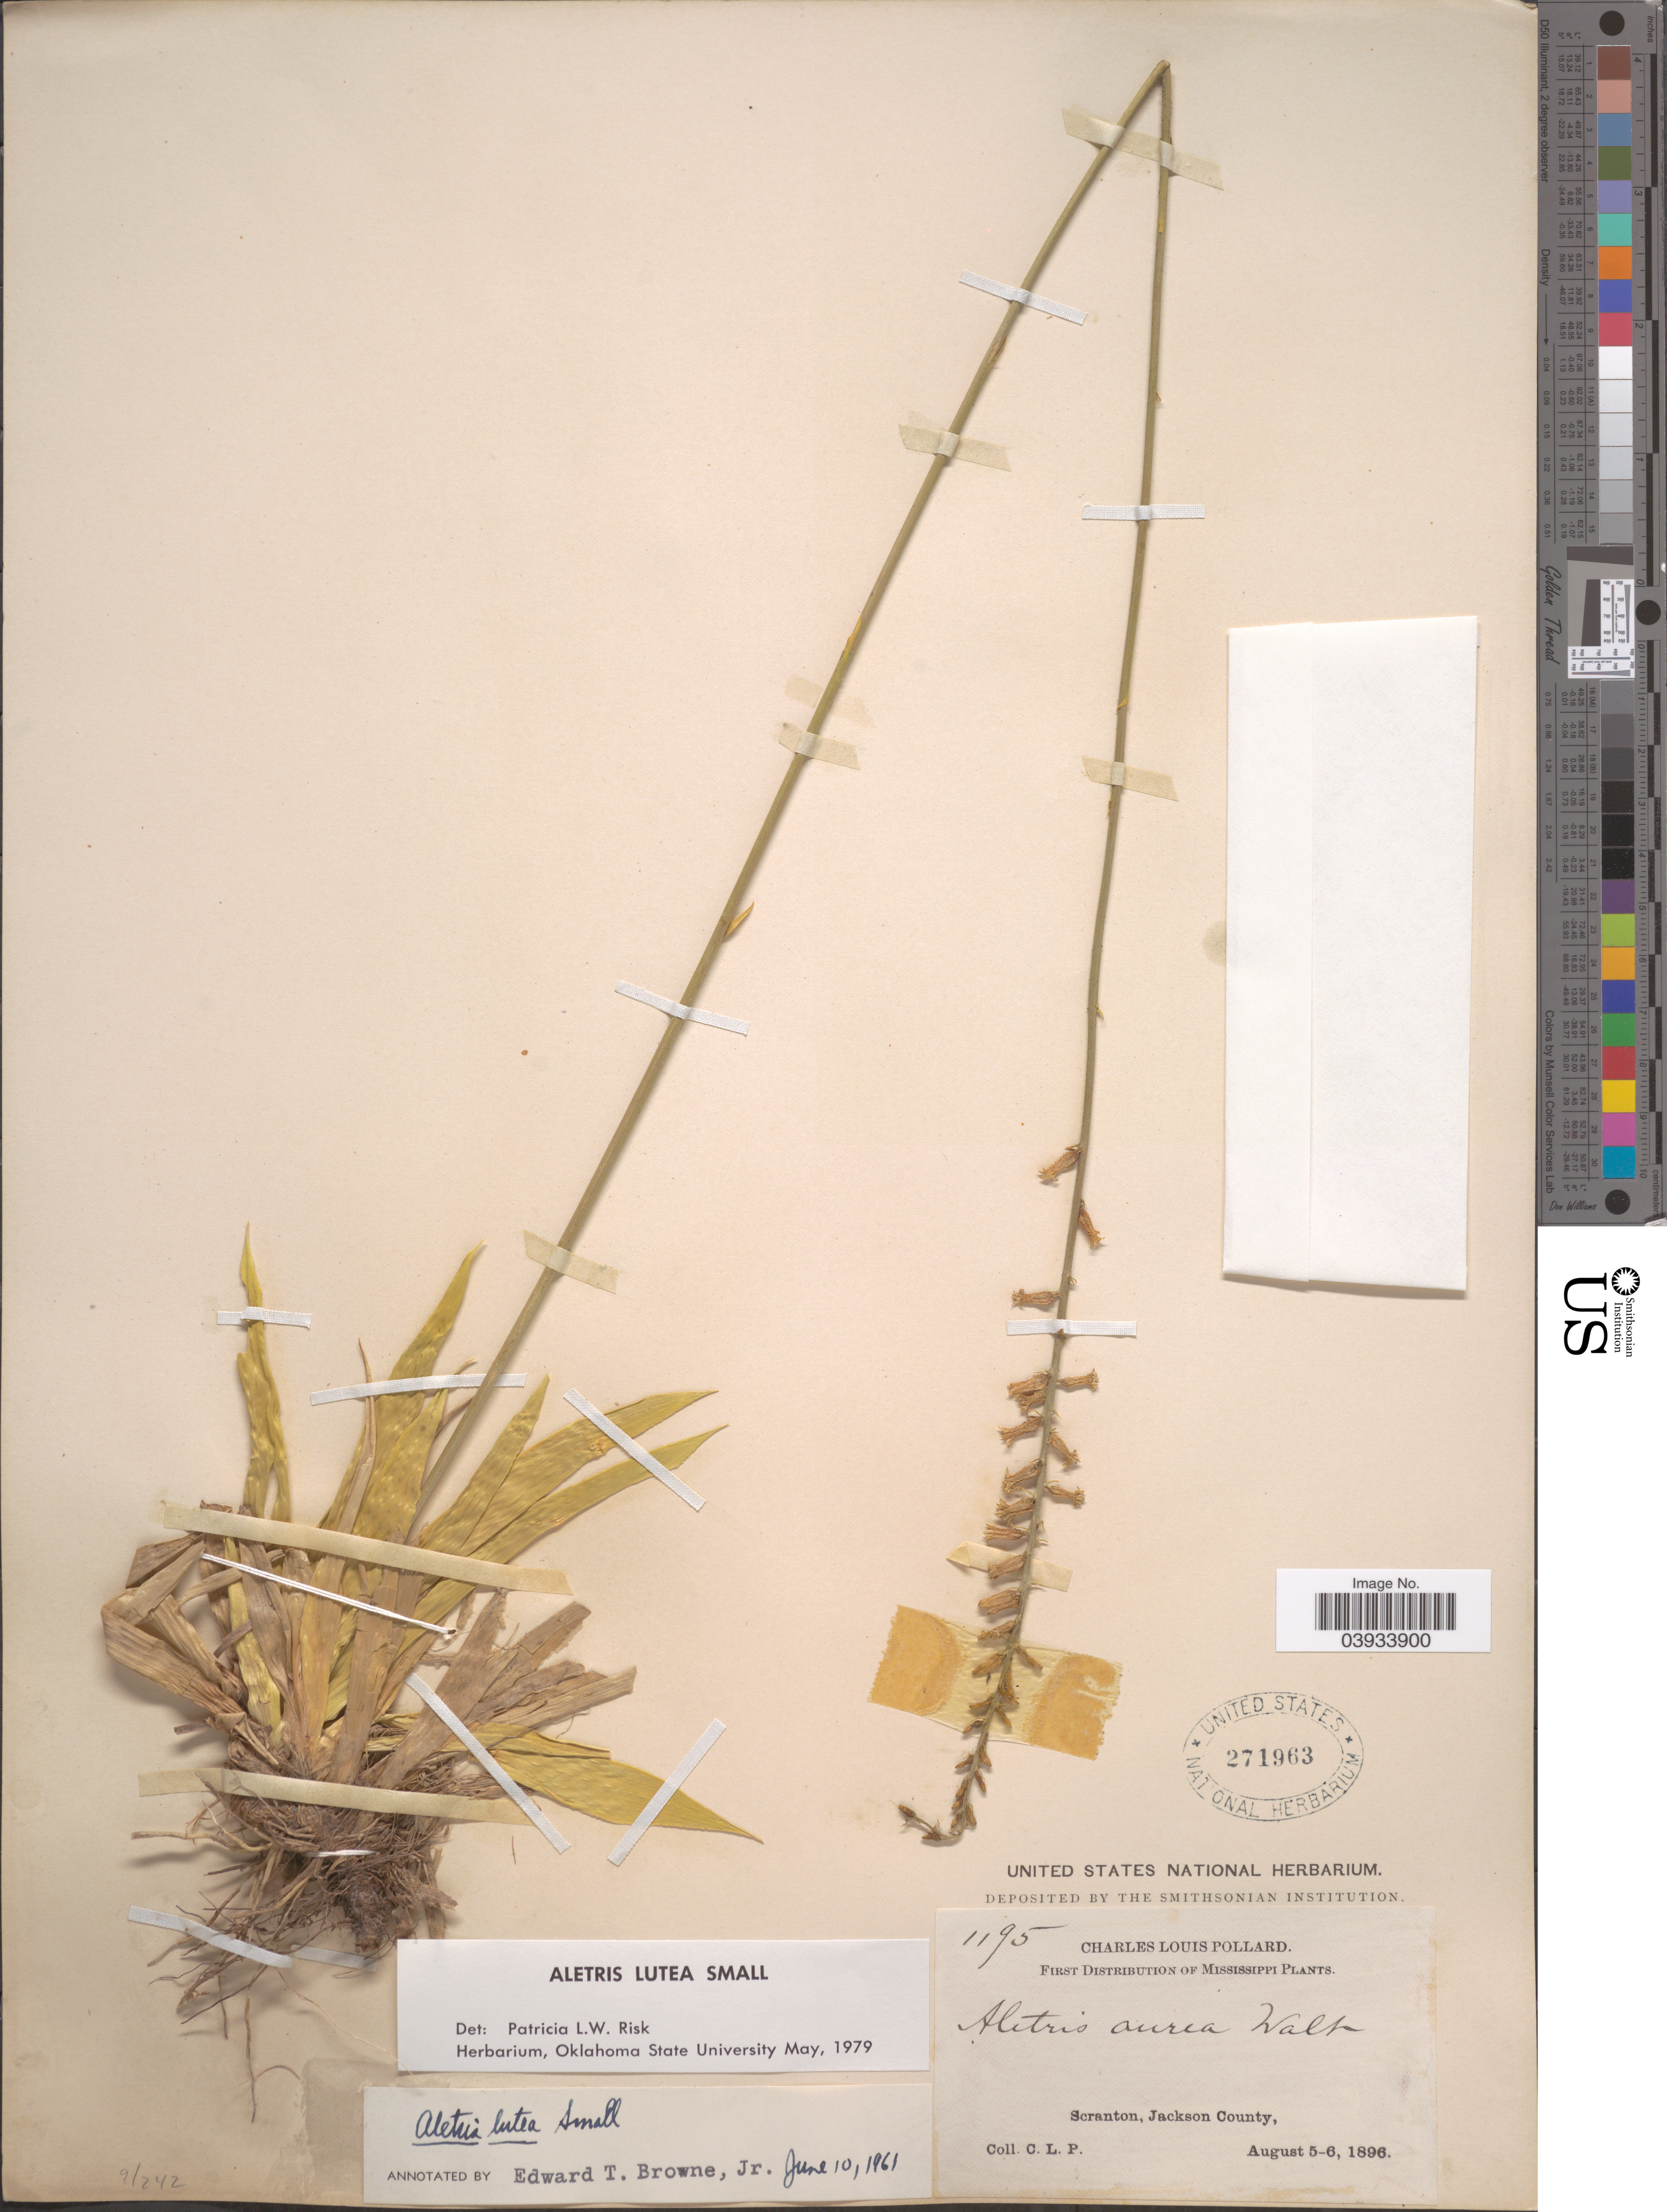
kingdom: Plantae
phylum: Tracheophyta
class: Liliopsida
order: Dioscoreales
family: Nartheciaceae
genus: Aletris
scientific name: Aletris lutea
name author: Small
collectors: C. L. Pollard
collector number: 1195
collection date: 1896-08-05/1896-08-06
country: United States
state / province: Mississippi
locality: Scranton, Jackson County.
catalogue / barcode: US 271963